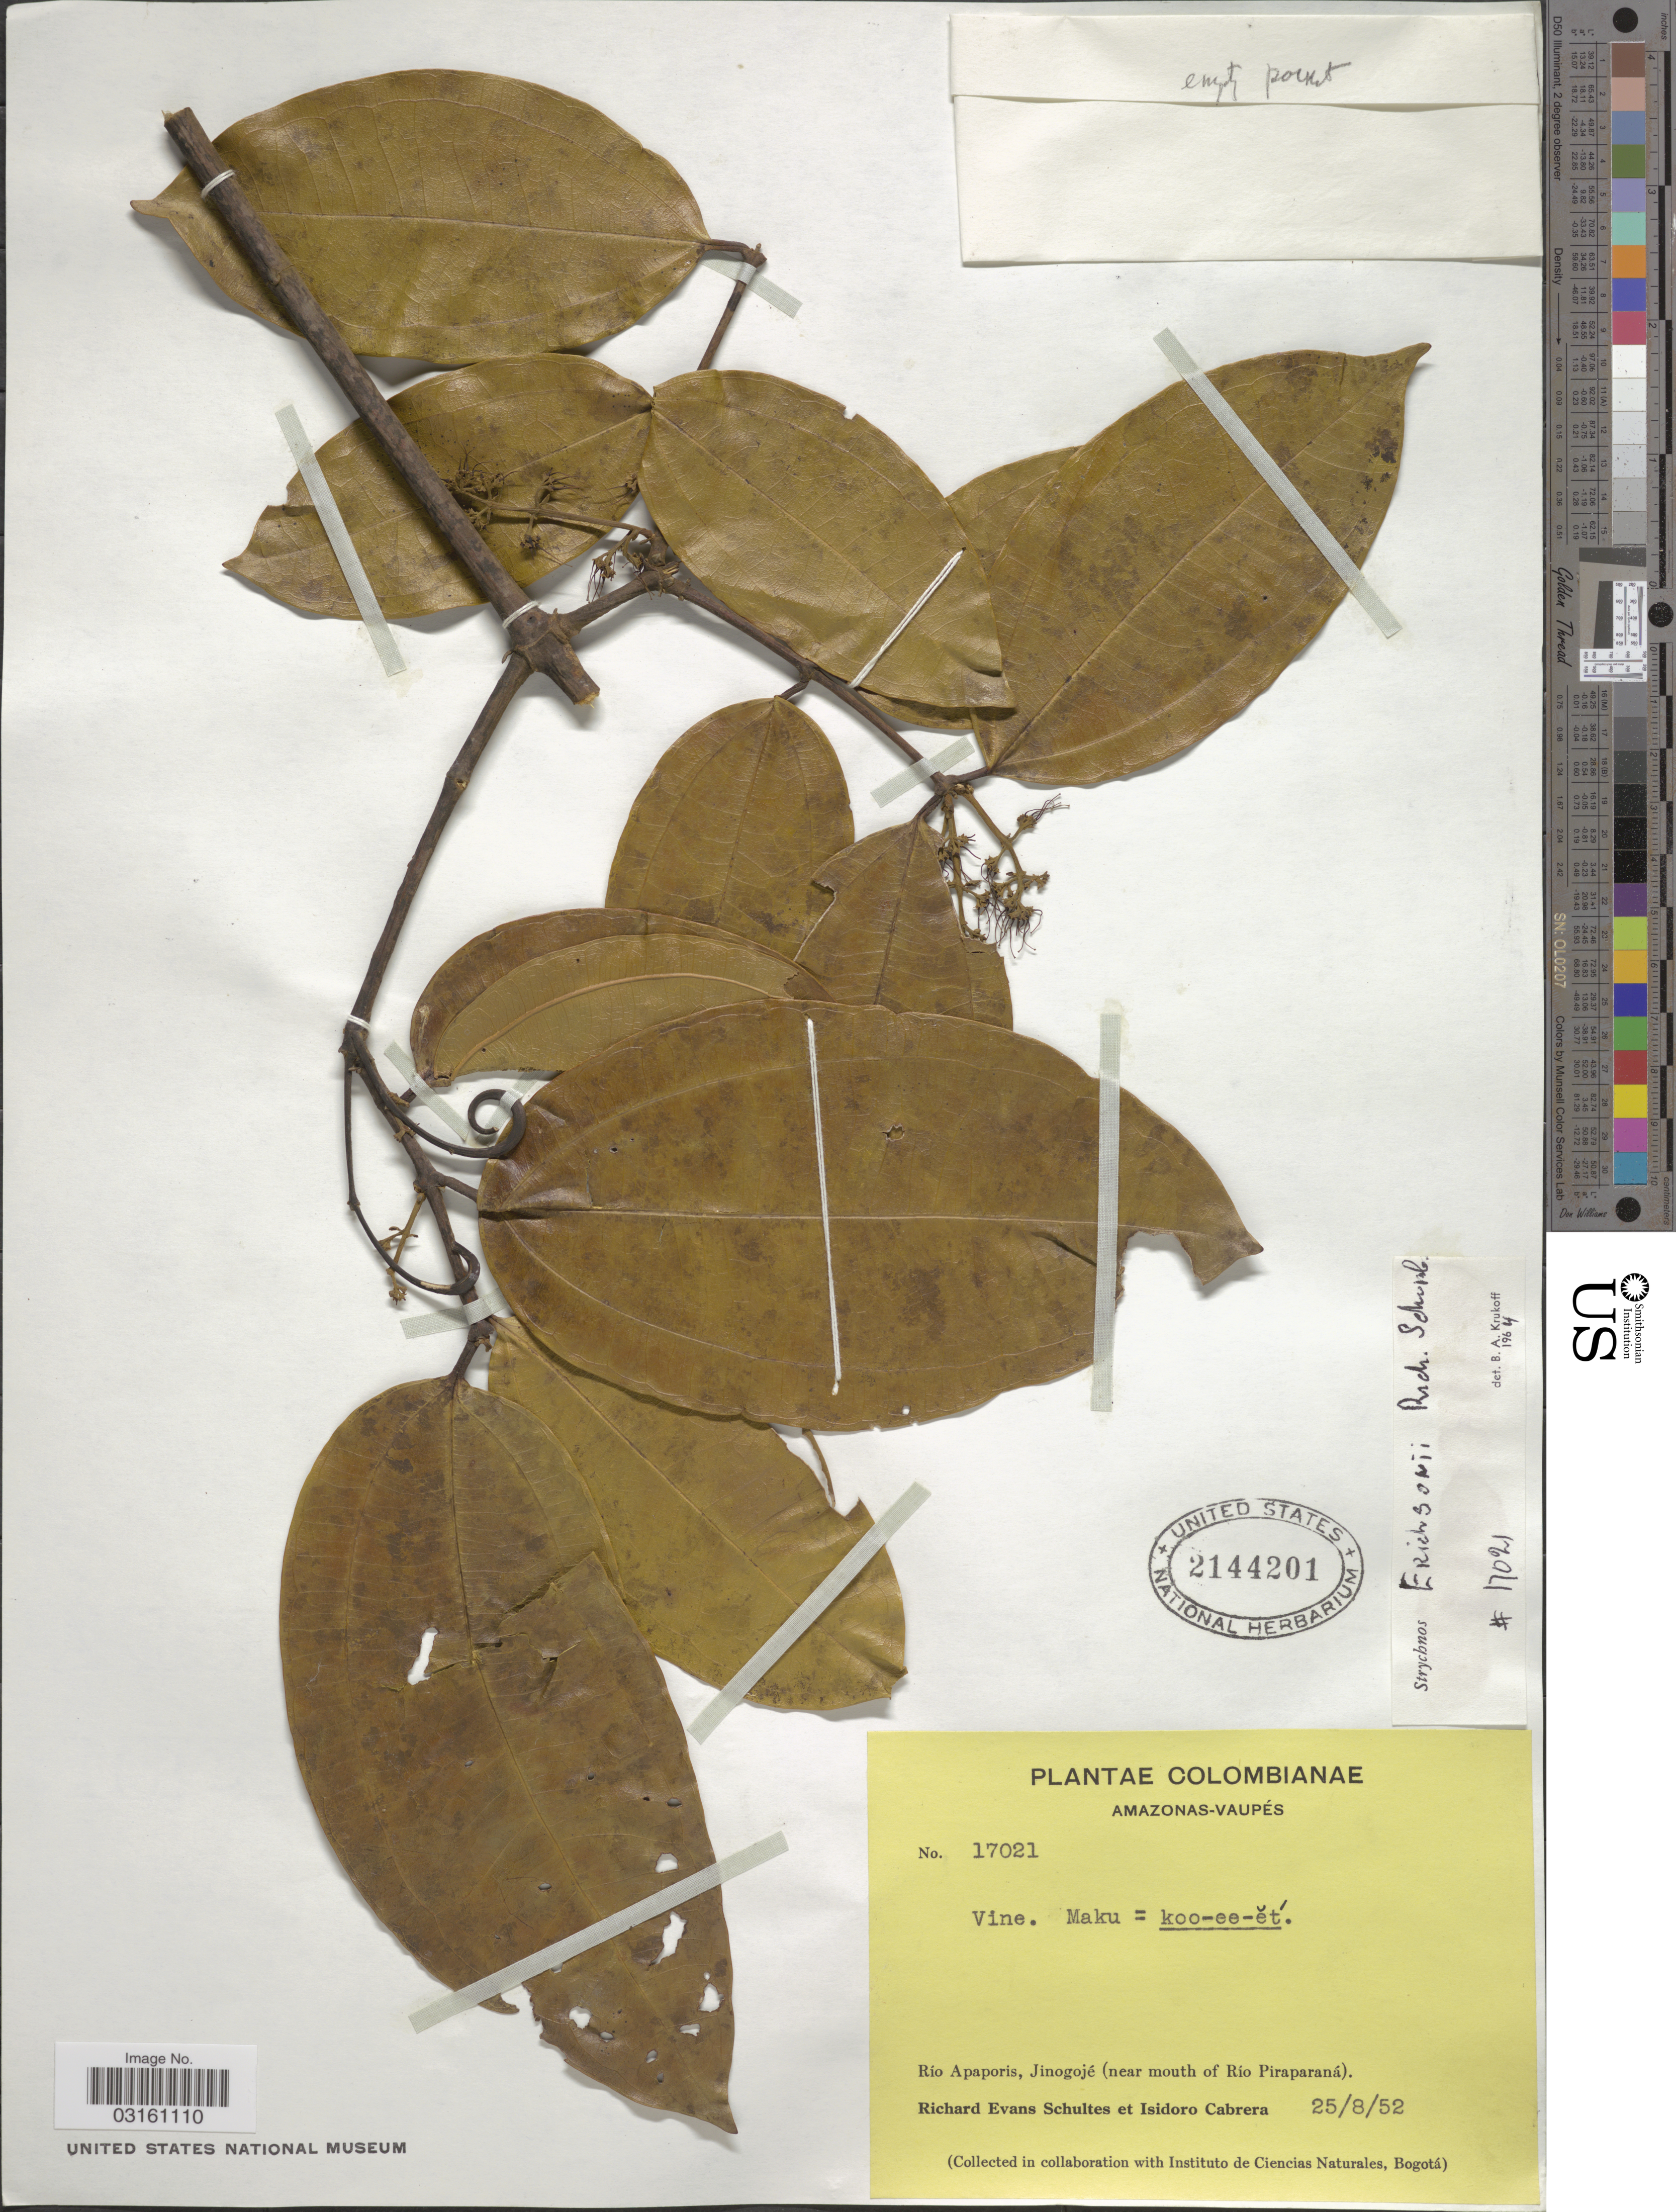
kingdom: Plantae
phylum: Tracheophyta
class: Magnoliopsida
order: Gentianales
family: Loganiaceae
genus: Strychnos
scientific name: Strychnos erichsonii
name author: R.H. Schomb. ex Progel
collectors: R. E. Schultes & I. Cabrera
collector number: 17021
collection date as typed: Transcribed d/m/y: 25/8/52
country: Colombia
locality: Amazonas - Vaupes. Río Apaporis: Jinogojé (near mouth of Río Piraparaná).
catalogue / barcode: US 2144201